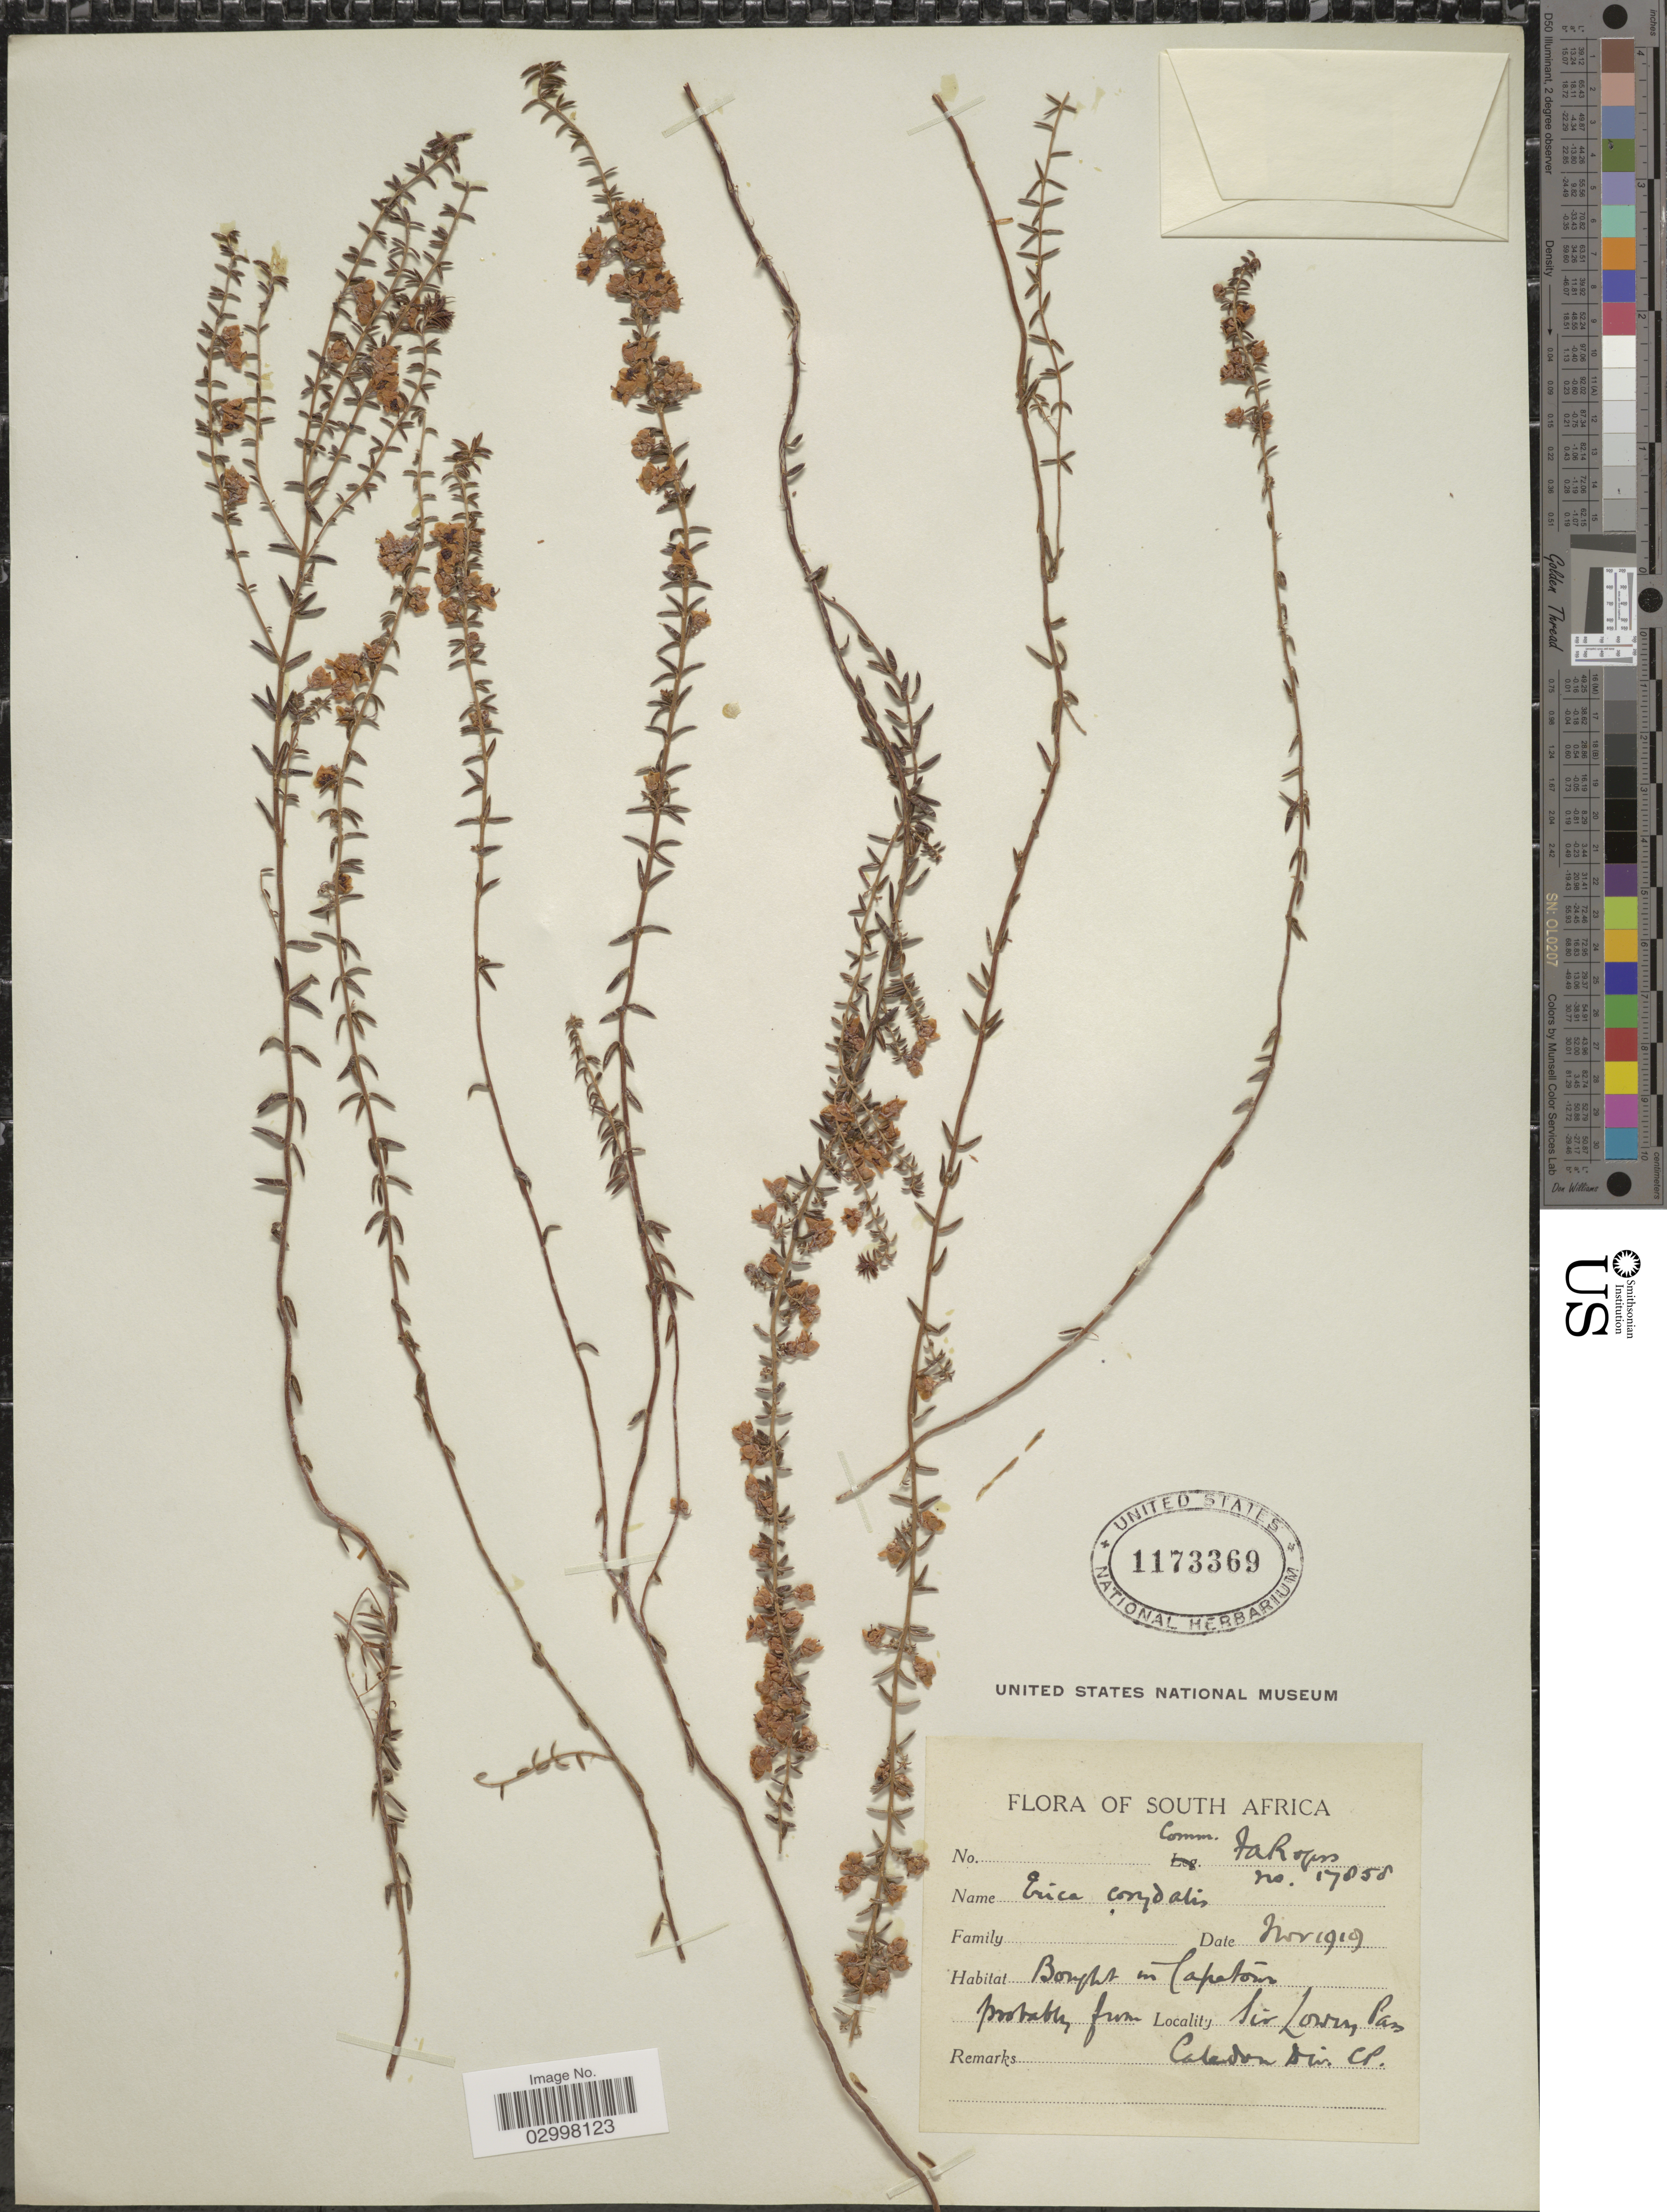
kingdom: Plantae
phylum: Tracheophyta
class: Magnoliopsida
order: Ericales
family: Ericaceae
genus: Erica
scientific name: Erica corydalis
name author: Salisb.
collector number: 17858?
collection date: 1919-11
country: South Africa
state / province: Western Cape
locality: Sir Lowry Pass Caledon Div. C.P.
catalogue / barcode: US 1173369